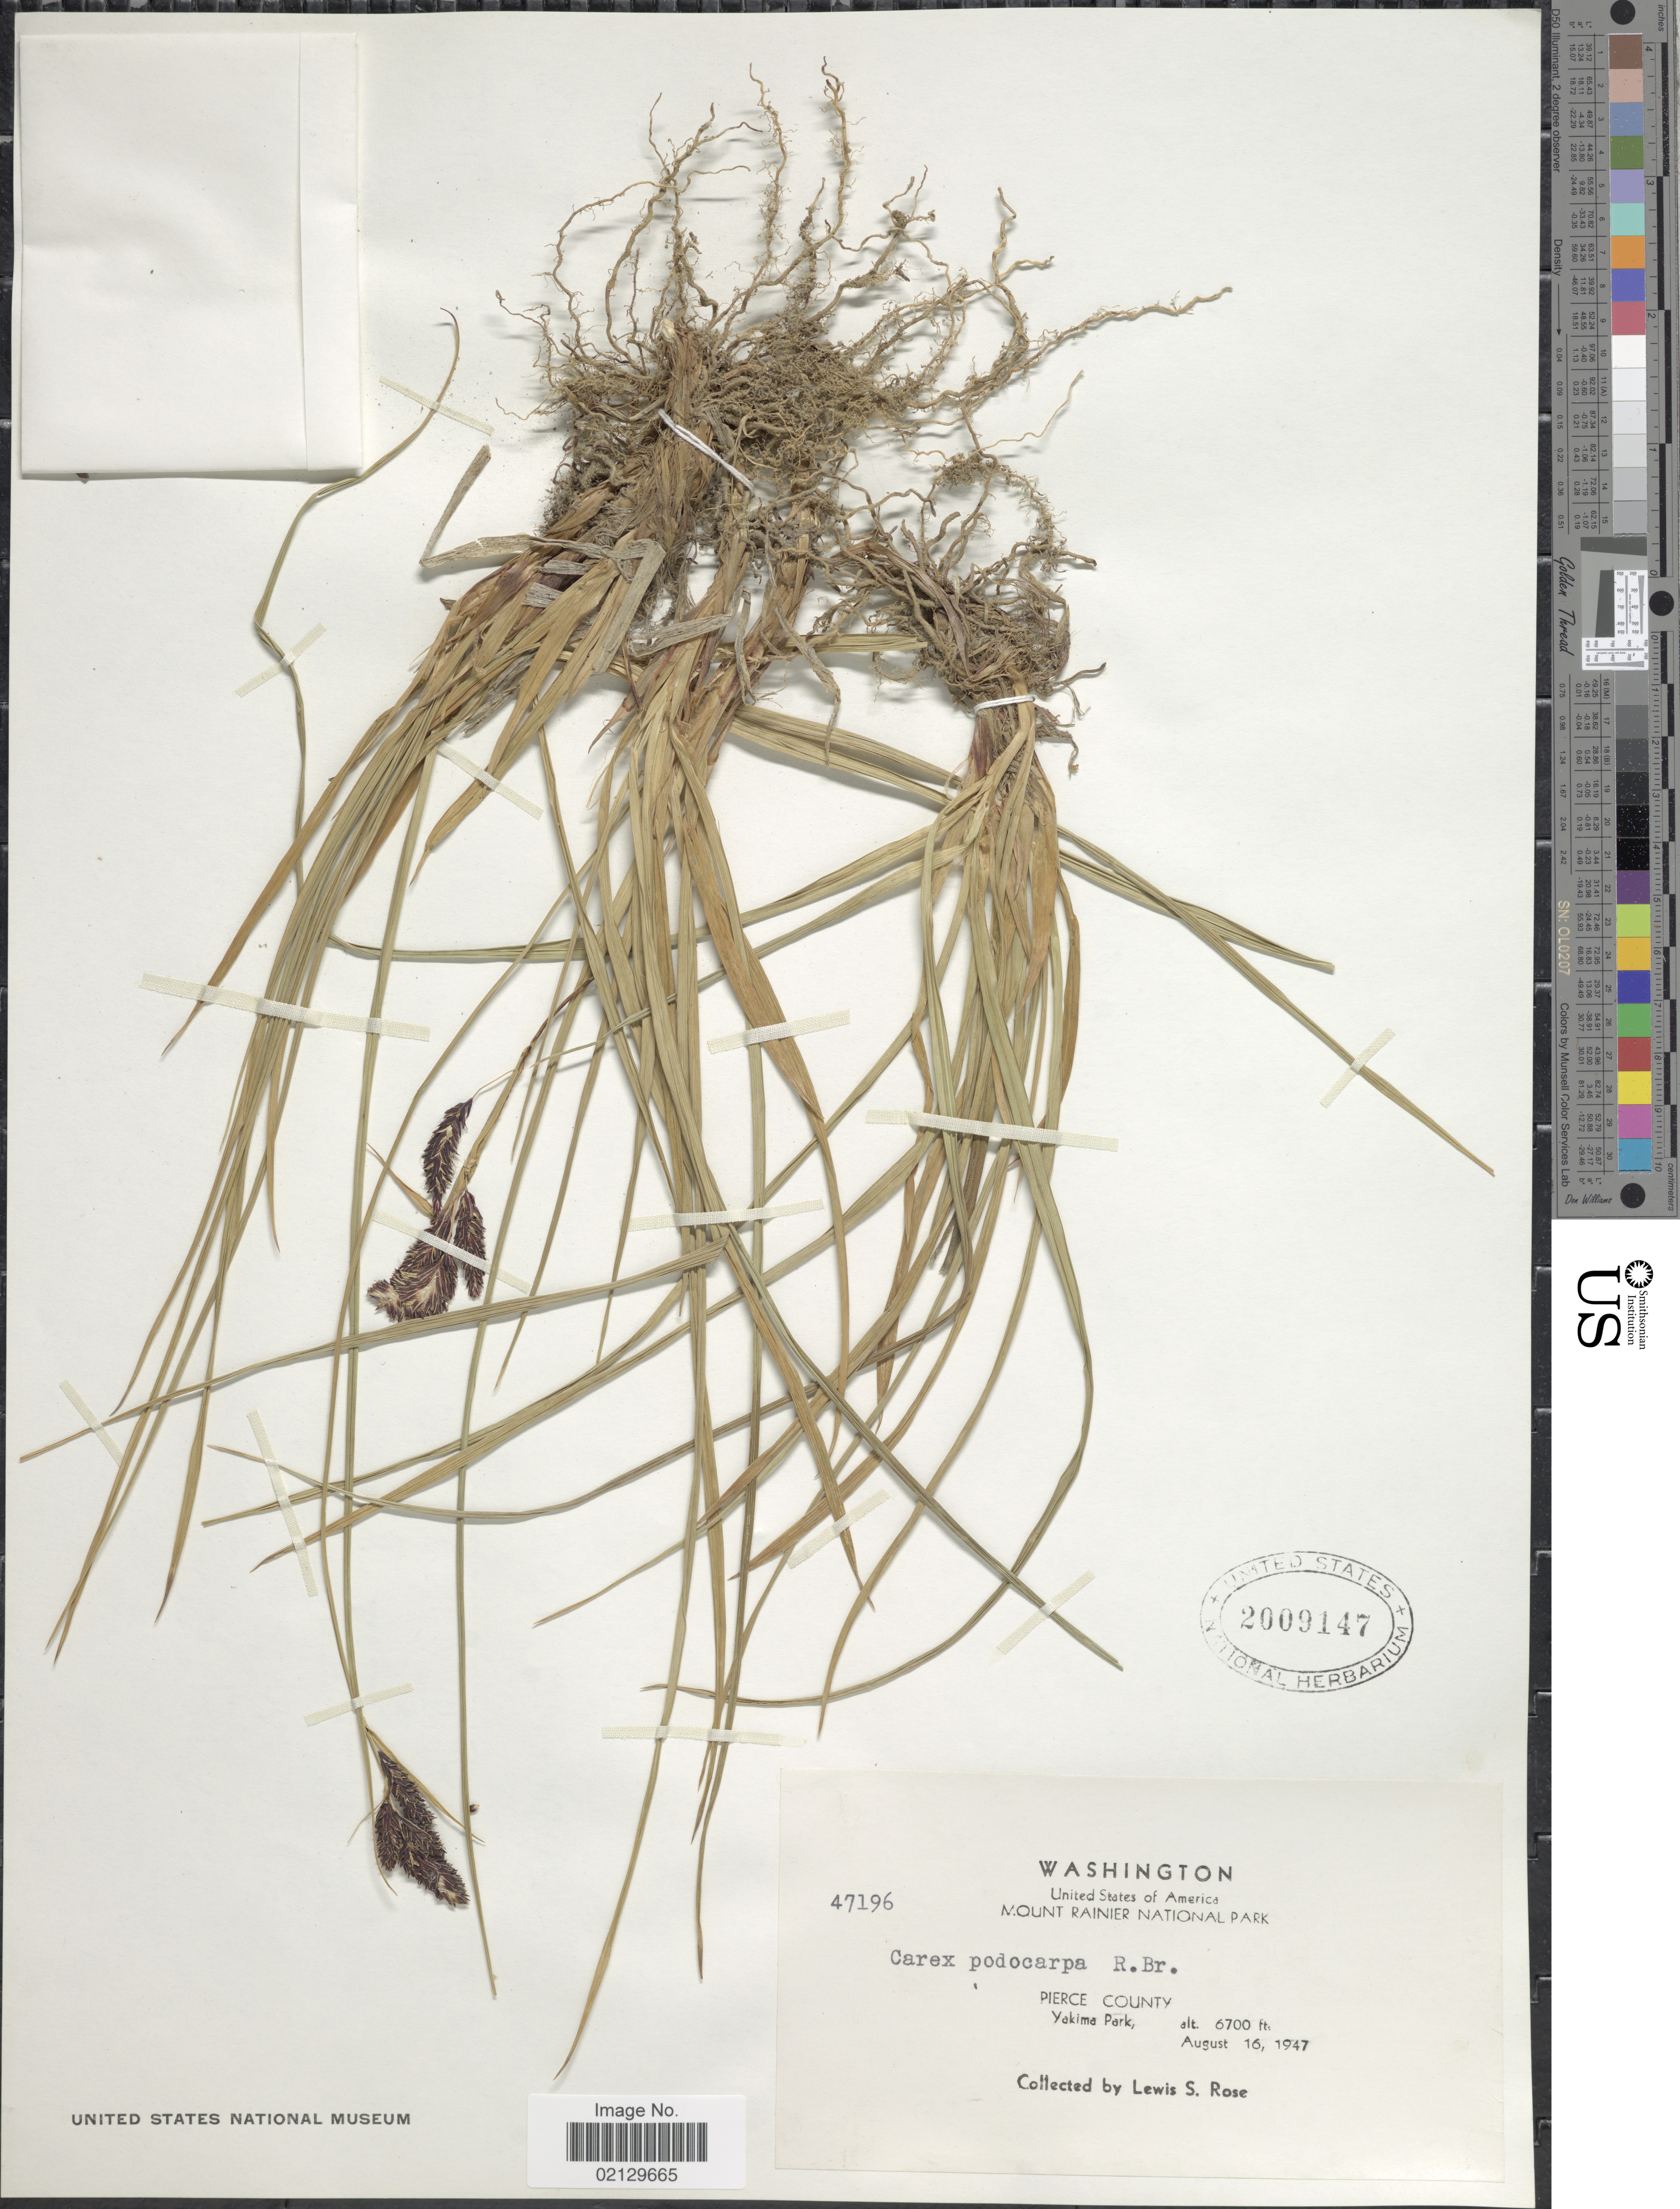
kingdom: Plantae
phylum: Tracheophyta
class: Liliopsida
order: Poales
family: Cyperaceae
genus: Carex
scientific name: Carex podocarpa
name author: R. Br.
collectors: L. S. Rose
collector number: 47196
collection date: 1947-08-16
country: United States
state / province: Washington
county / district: Pierce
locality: Washington, Pierce County, Yakima Park.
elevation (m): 2042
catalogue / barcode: US 2009147